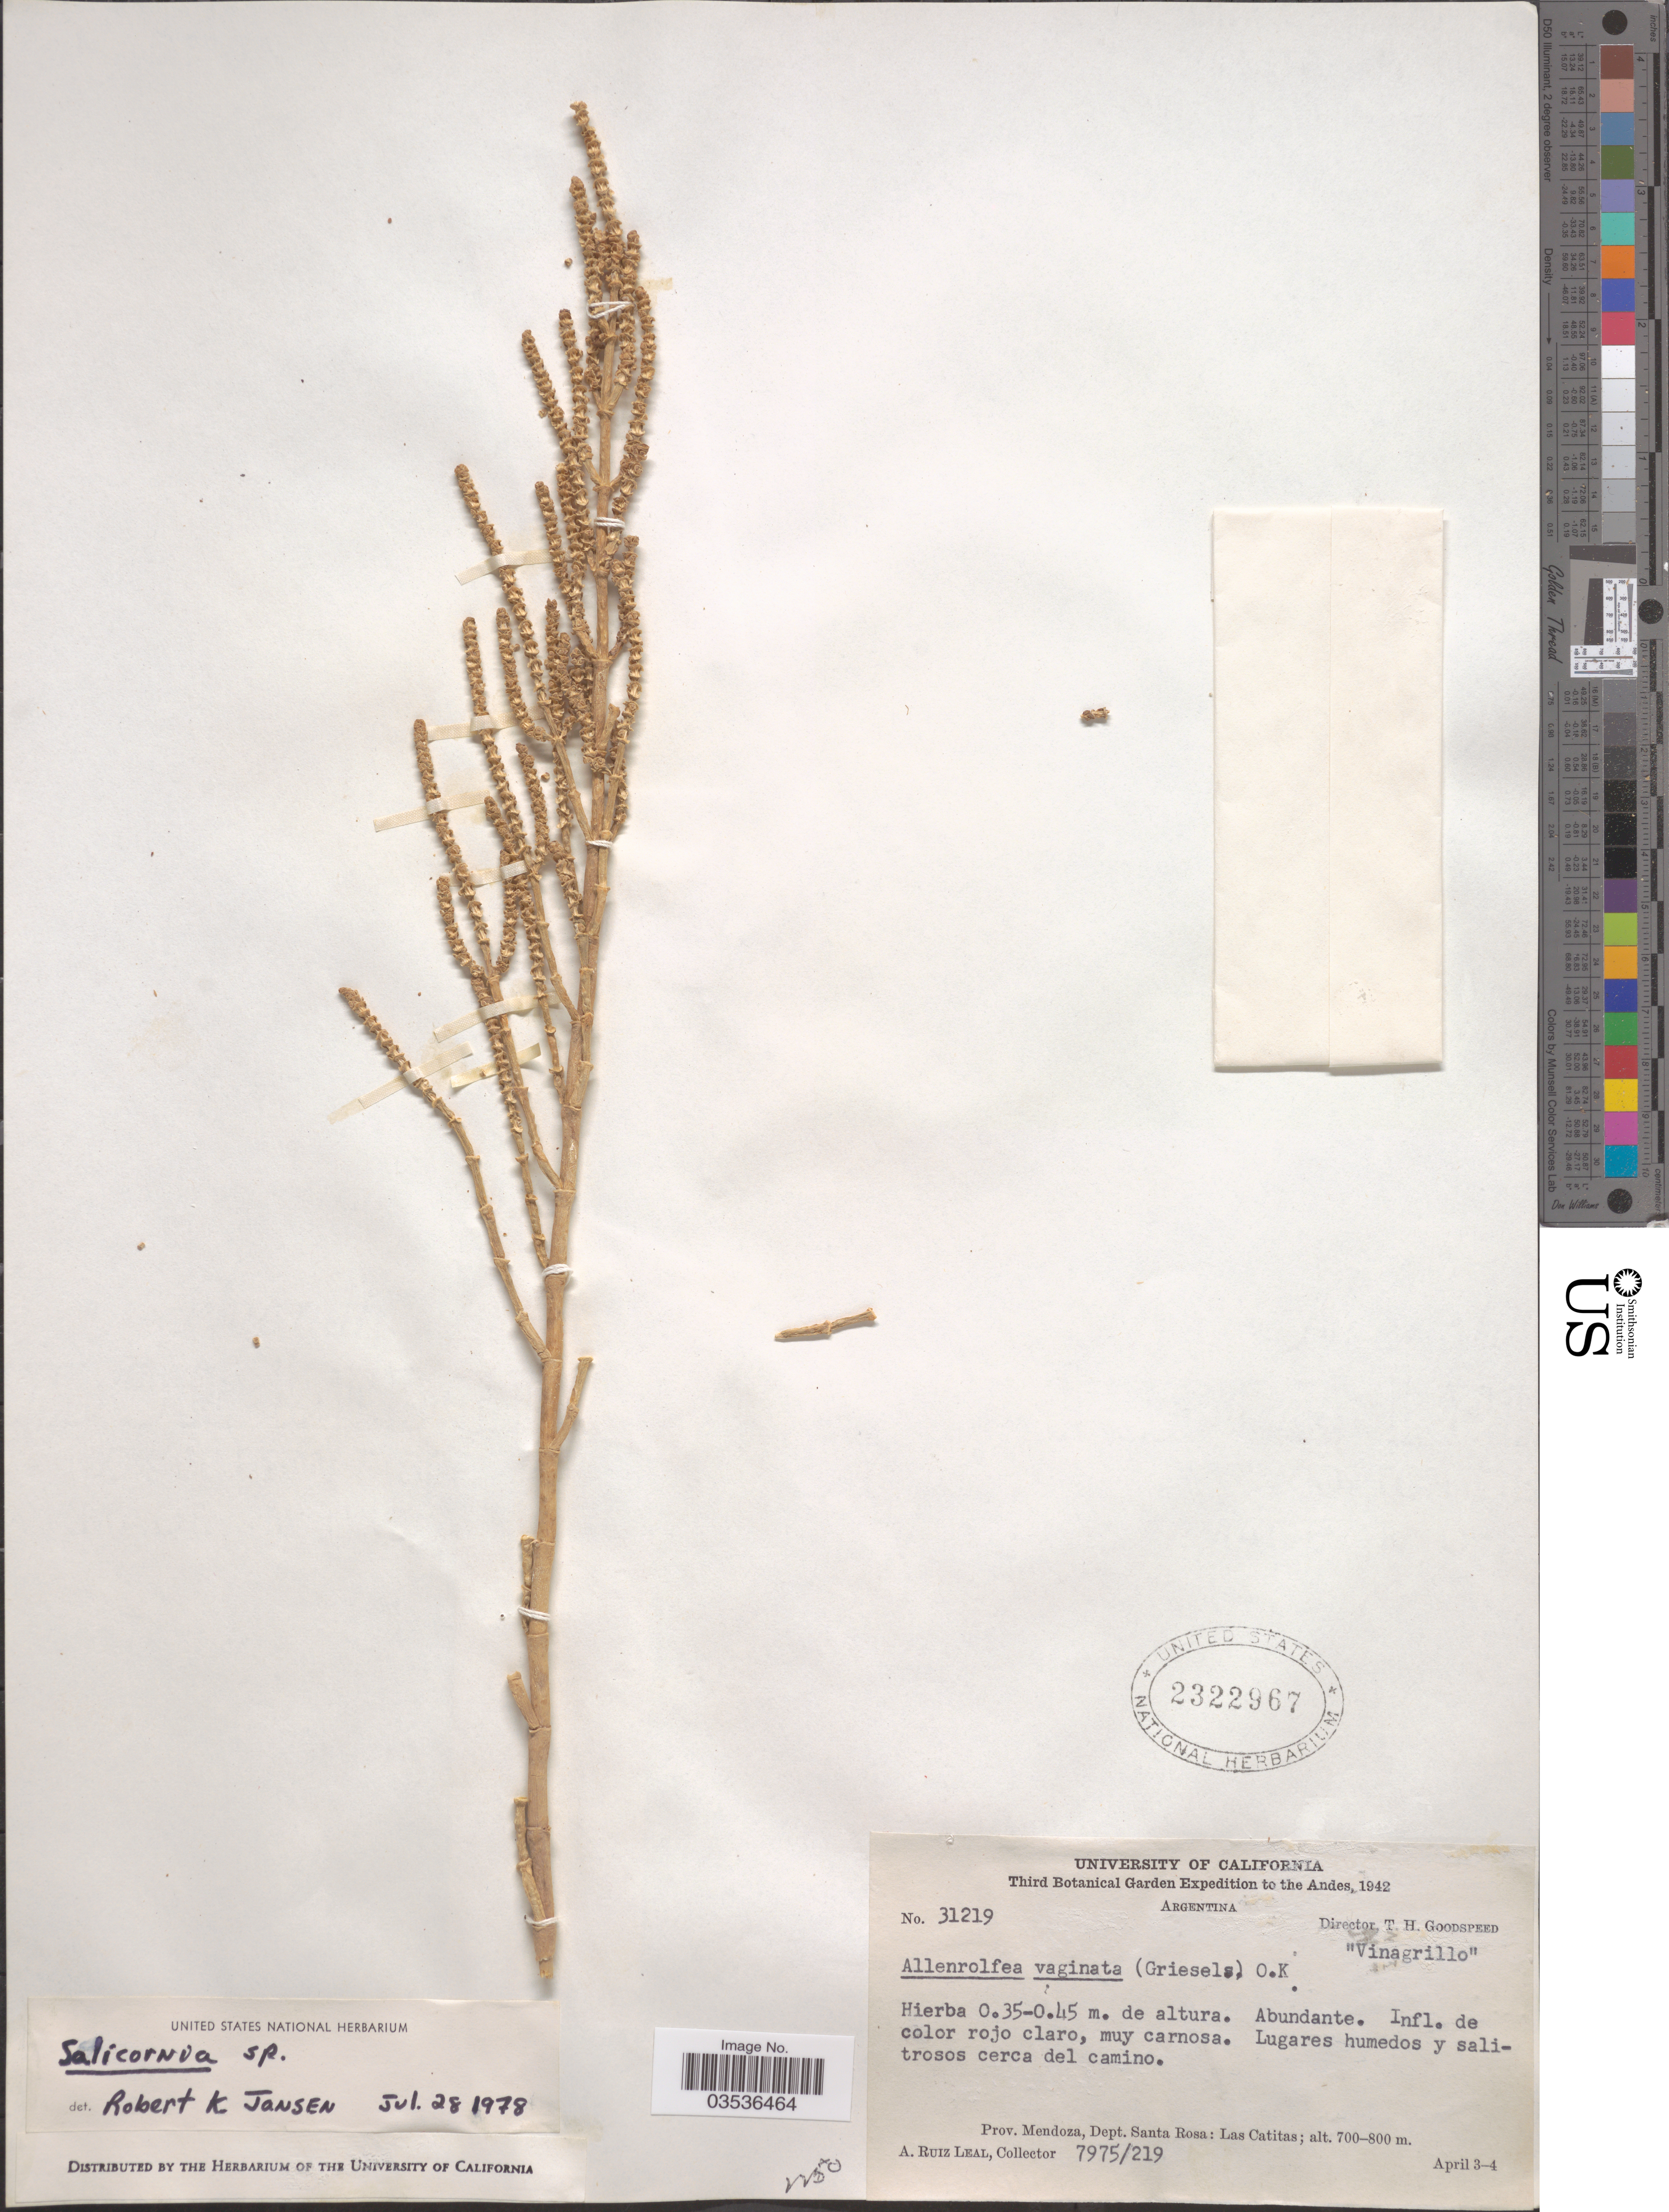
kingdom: Plantae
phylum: Tracheophyta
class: Magnoliopsida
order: Caryophyllales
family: Amaranthaceae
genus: Salicornia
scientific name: Salicornia sp.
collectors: A. R. Leal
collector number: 7975/219?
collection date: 1942-04-03/1942-04-04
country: Argentina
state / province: Mendoza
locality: Andes. Dept. Santa Rosa: Las Catitas.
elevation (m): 700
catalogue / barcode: US 2322967